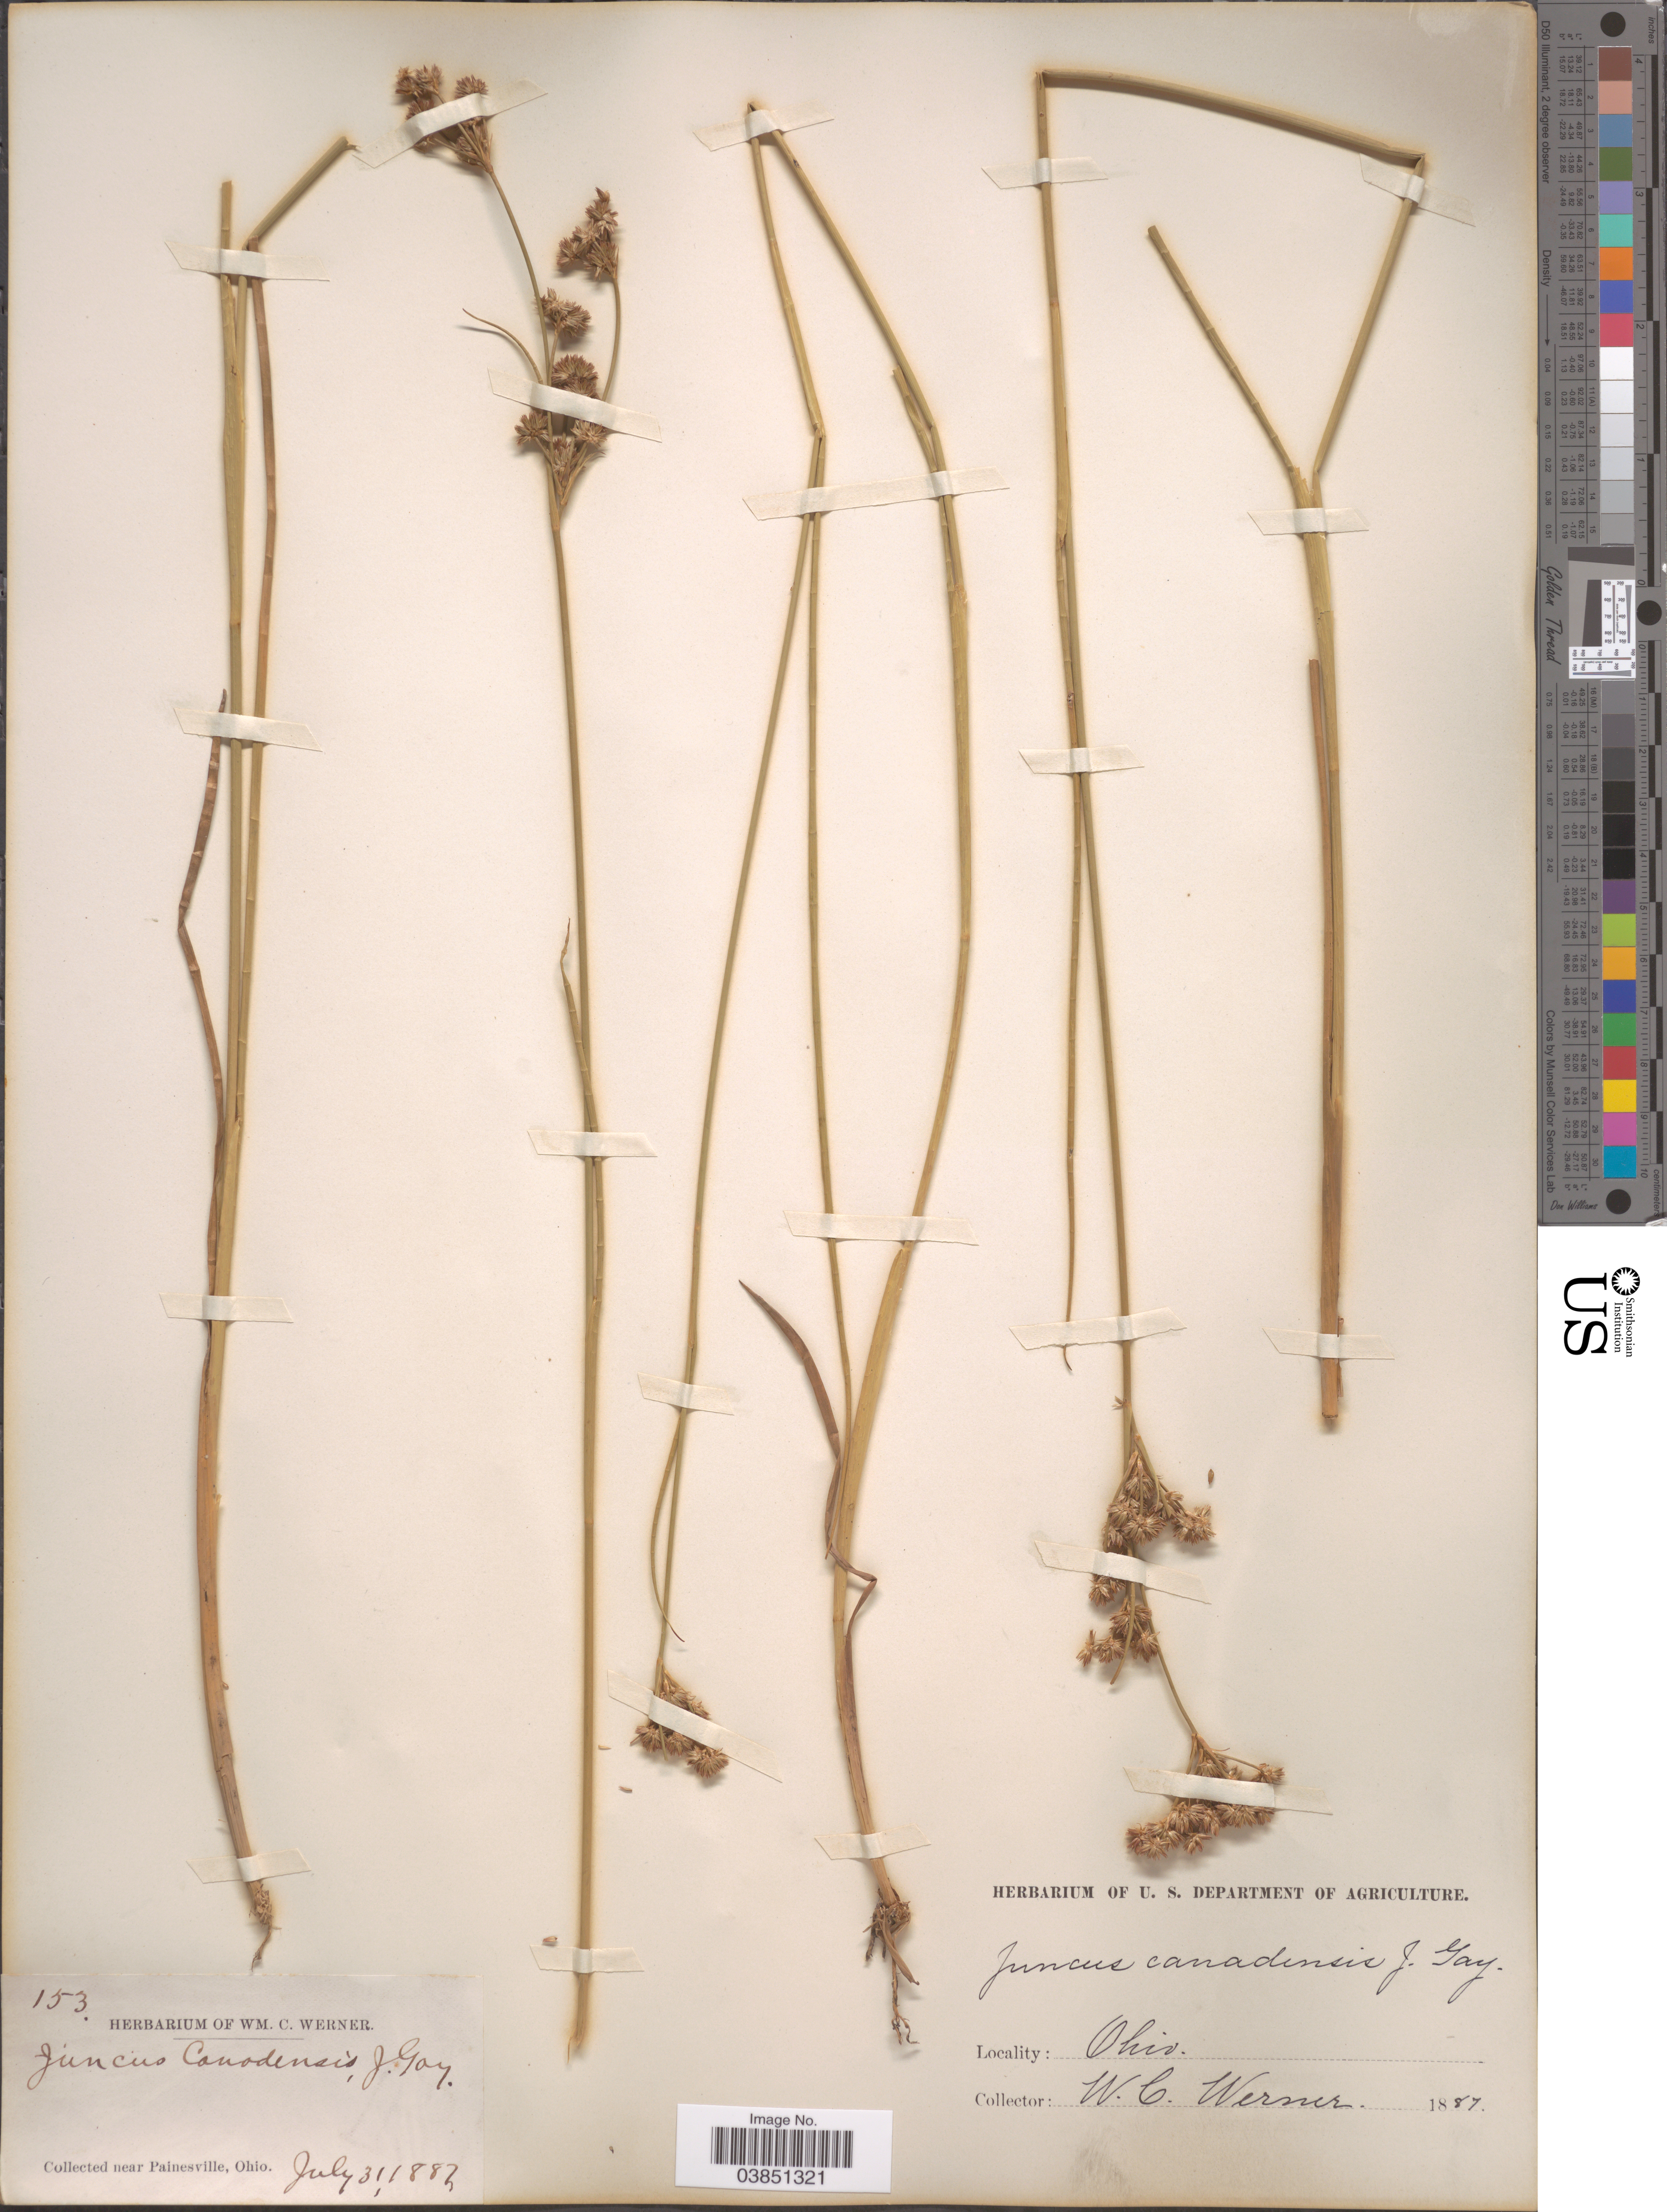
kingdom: Plantae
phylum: Tracheophyta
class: Liliopsida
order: Poales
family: Juncaceae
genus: Juncus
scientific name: Juncus canadensis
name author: J. Gay ex Laharpe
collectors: W. Werner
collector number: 153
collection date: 1887-07-31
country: United States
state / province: Ohio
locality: Near Painesville.